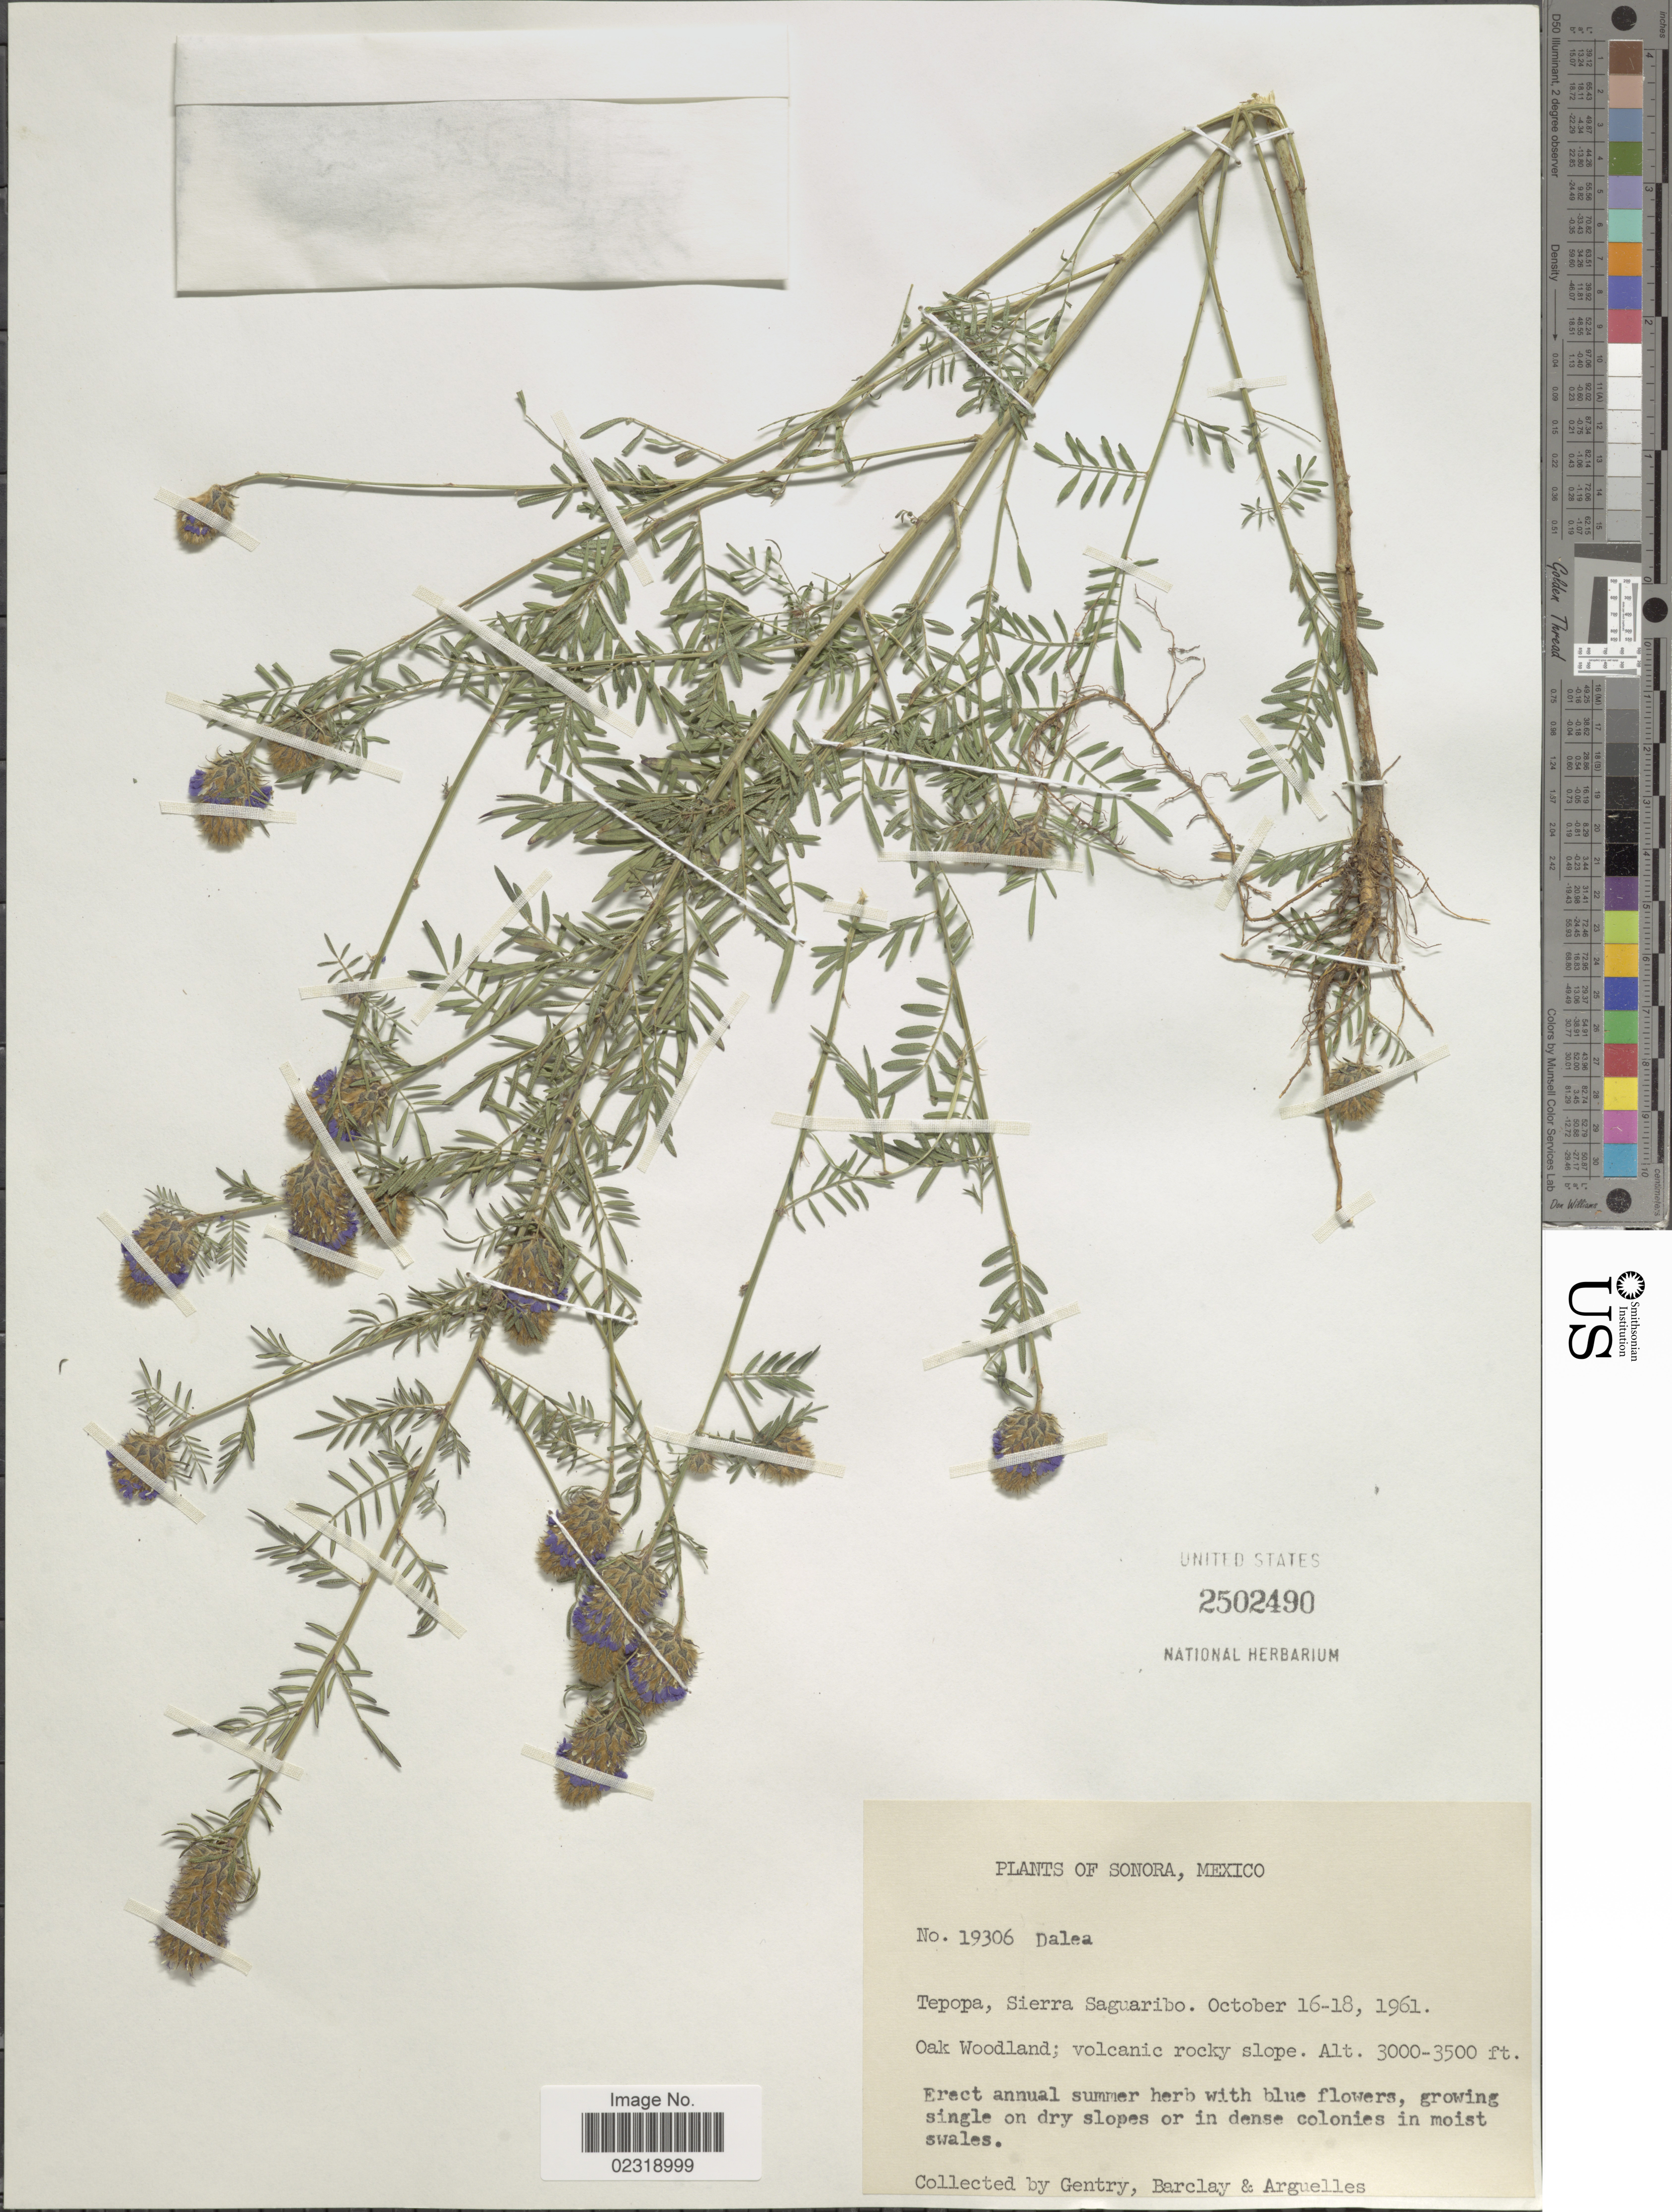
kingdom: Plantae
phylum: Tracheophyta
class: Magnoliopsida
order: Fabales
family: Fabaceae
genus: Dalea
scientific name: Dalea cliffortiana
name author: Willd.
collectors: Gentry, --, -- Barclay & Arguelles, --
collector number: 19306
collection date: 1961-10-16/1961-10-18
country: Mexico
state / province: Sonora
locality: Sonora, Mexico. Tepopa, Sierra Saguaribo.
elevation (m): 914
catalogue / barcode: US 2502490